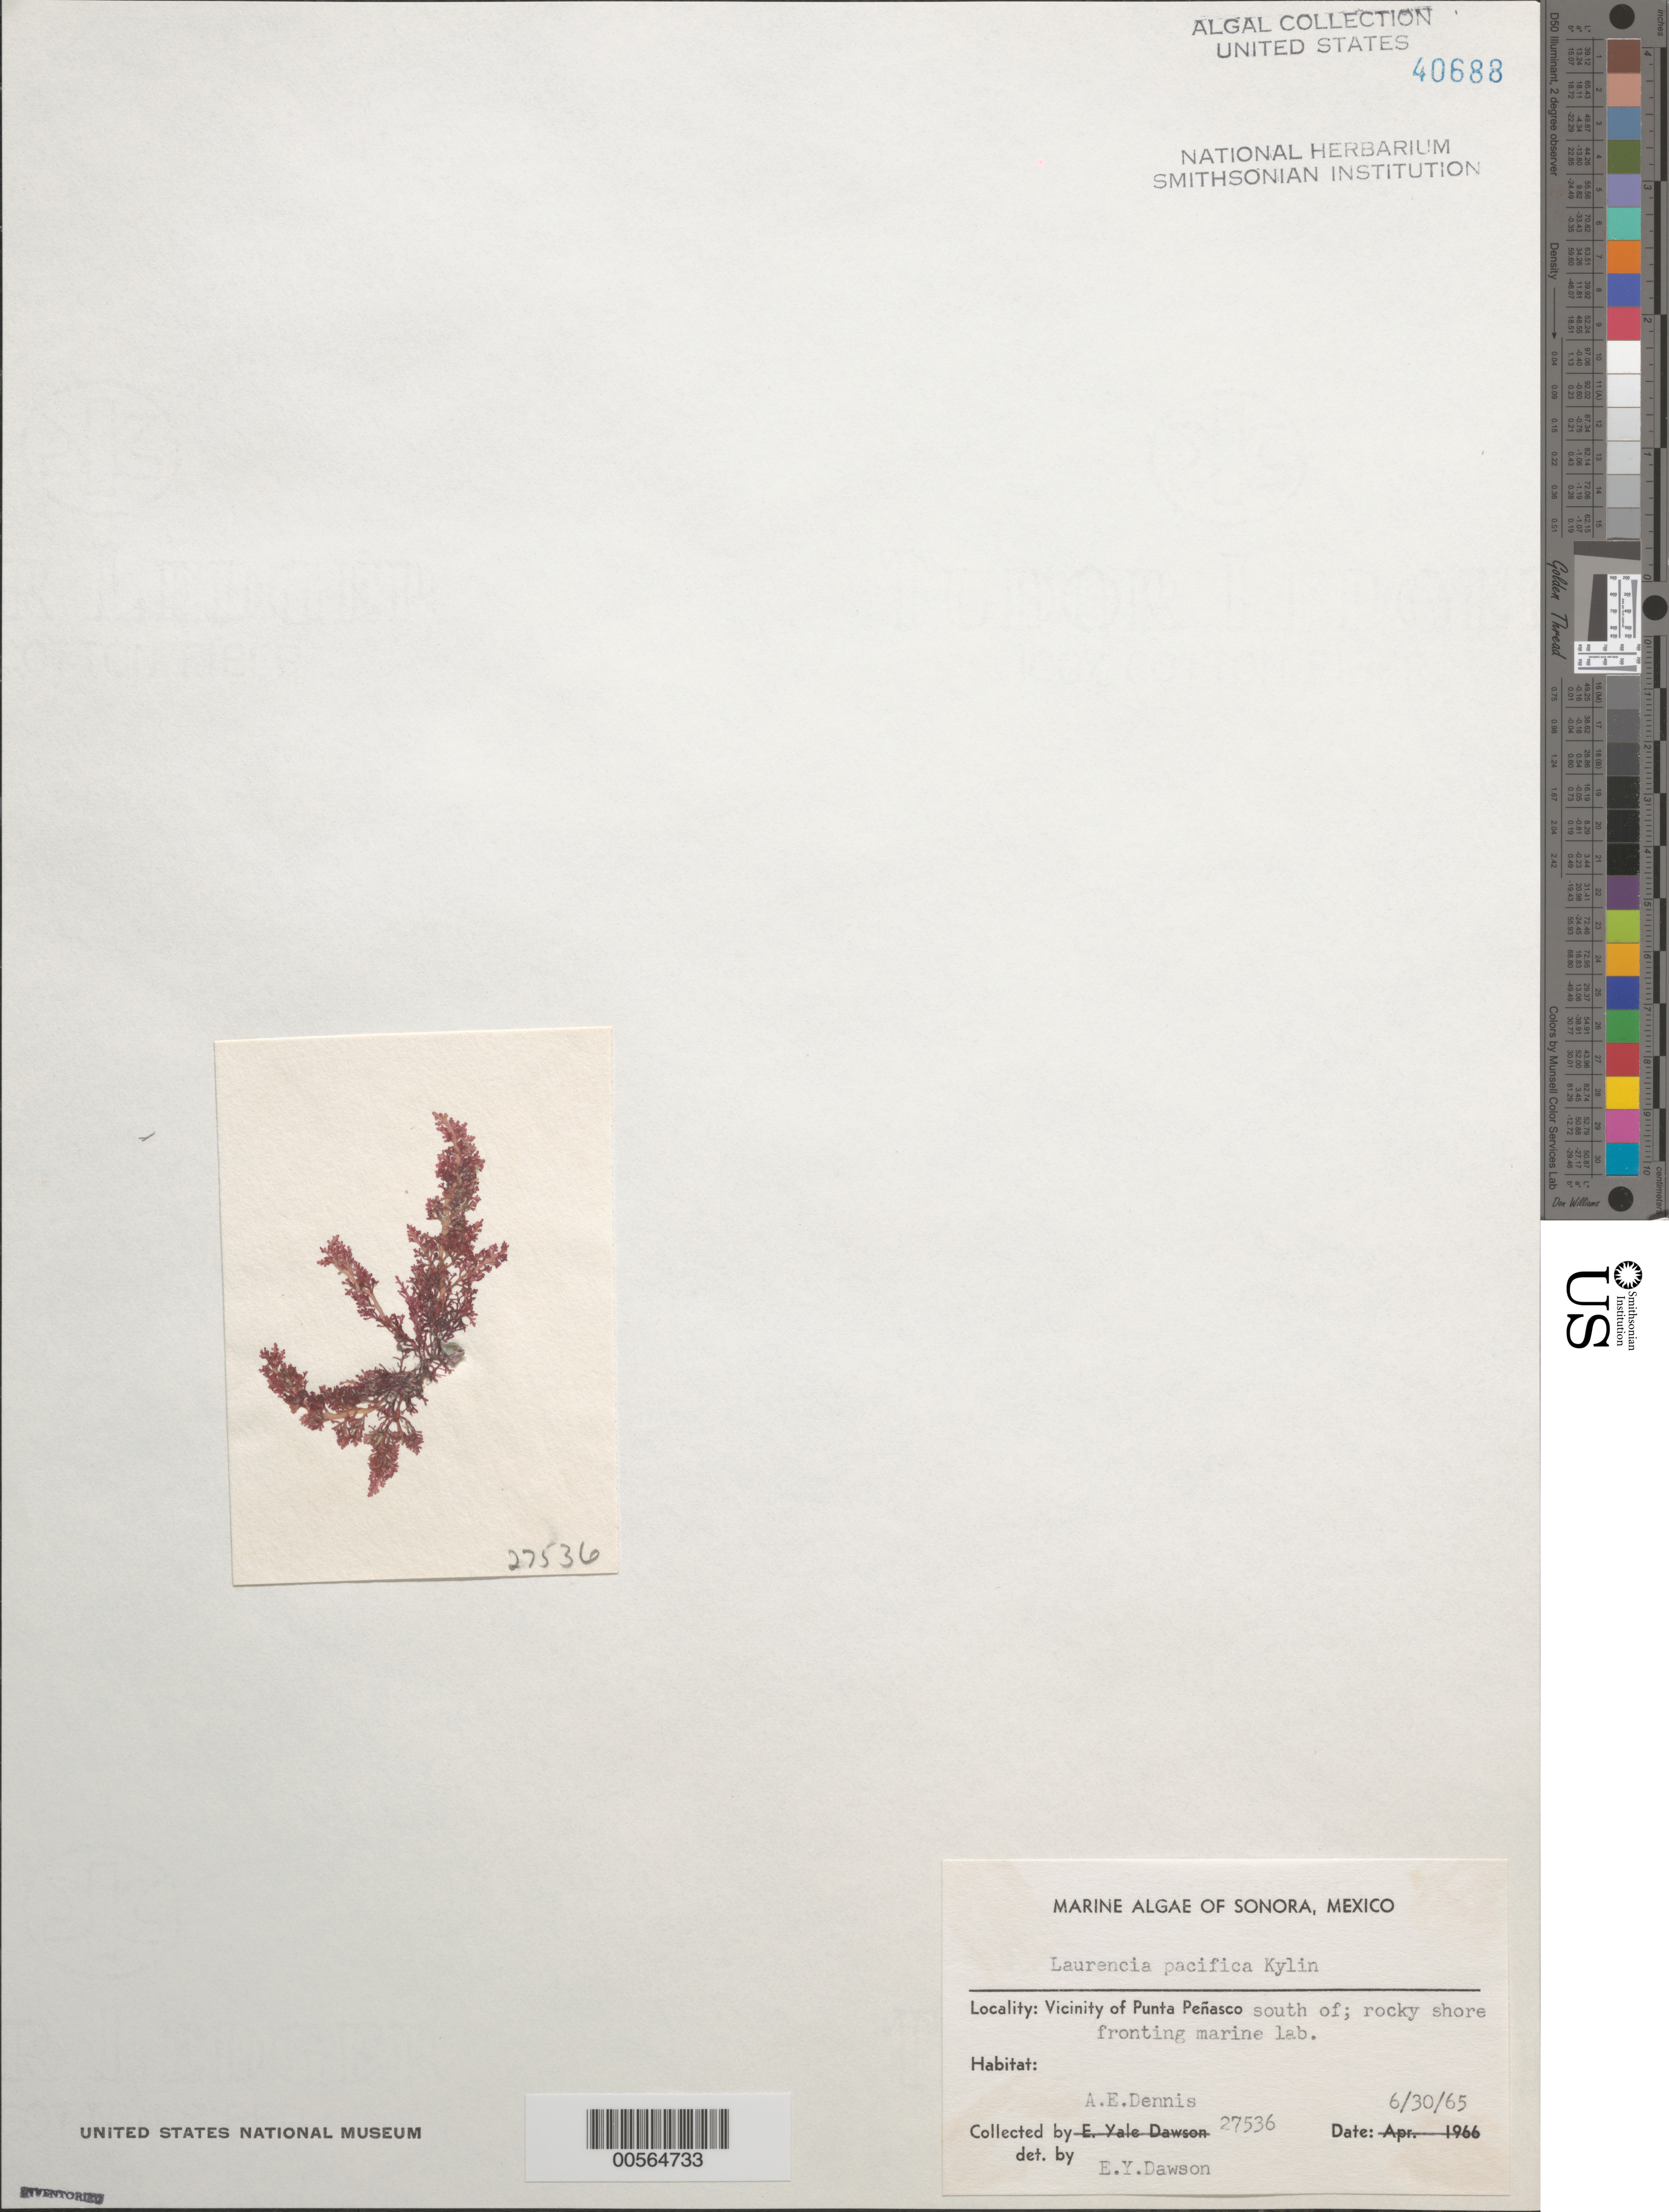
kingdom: Plantae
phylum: Rhodophyta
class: Florideophyceae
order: Ceramiales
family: Rhodomelaceae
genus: Laurencia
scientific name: Laurencia pacifica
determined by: Dawson, E. Y.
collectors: A. Dennis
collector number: EYD 27536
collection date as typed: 30 Jun 1965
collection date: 1965-06-30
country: Mexico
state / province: Sonora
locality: Marine laboratory shore, south of Punta Penasco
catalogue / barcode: US 40688